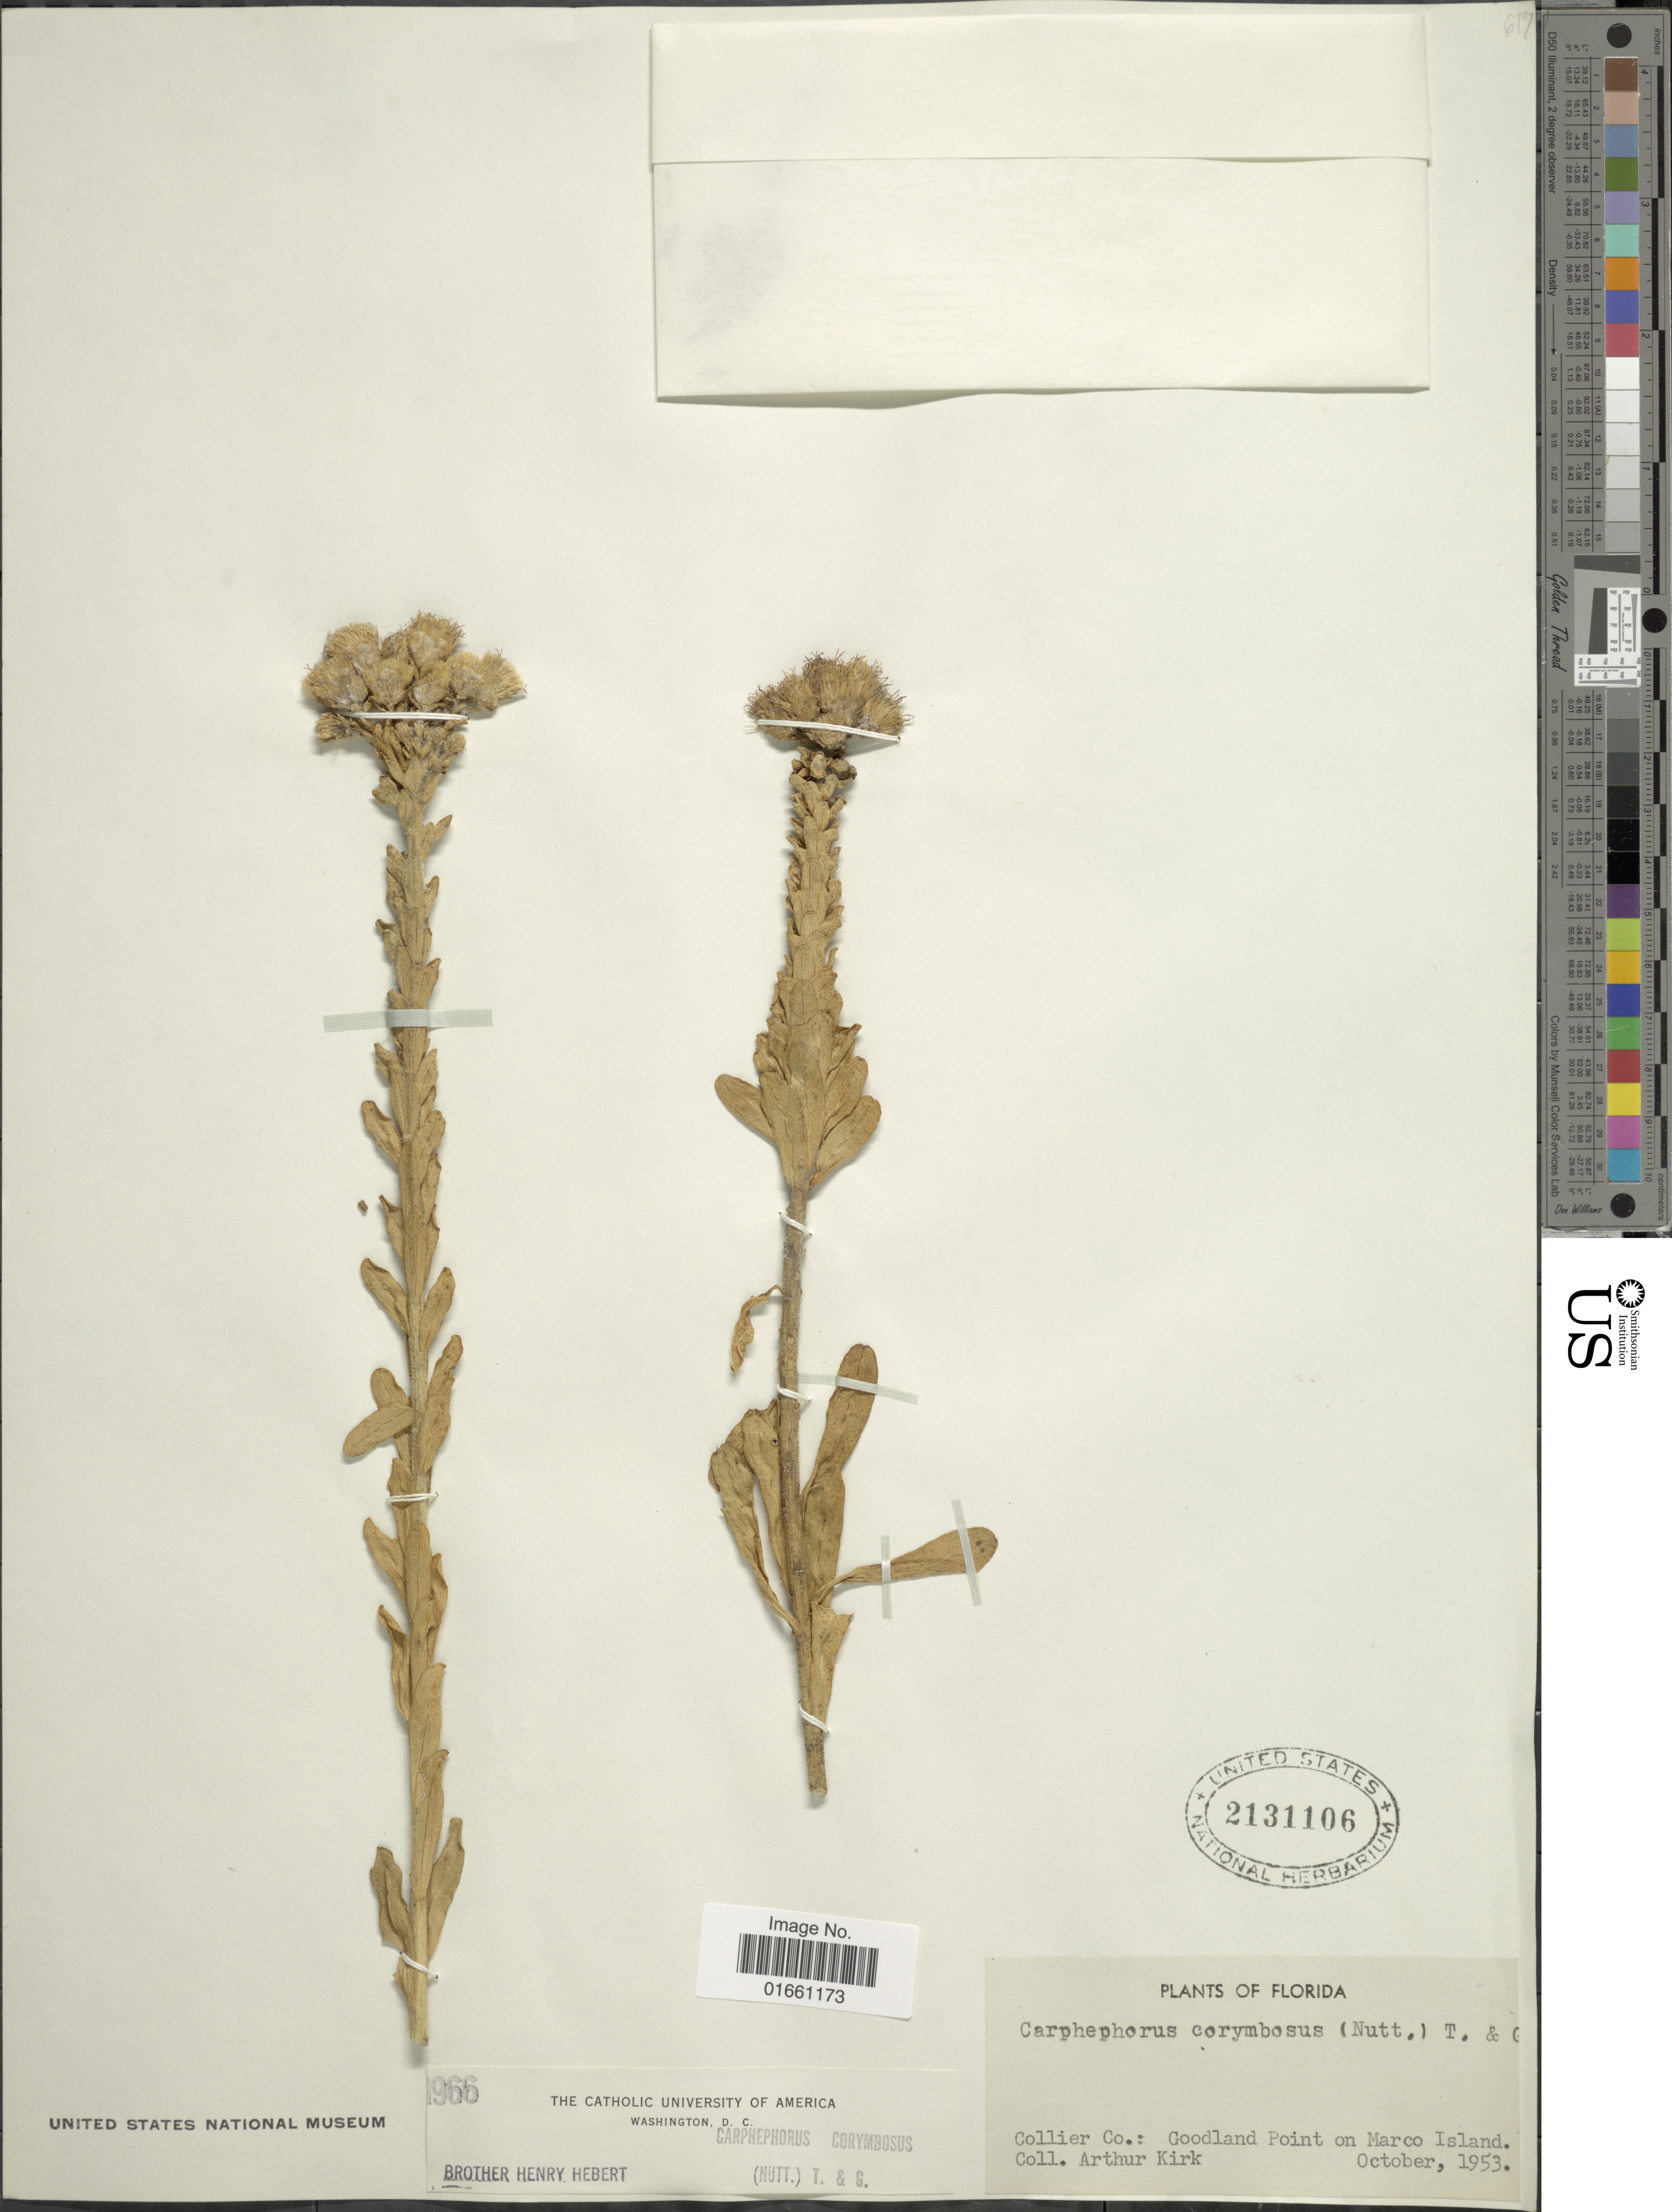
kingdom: Plantae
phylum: Tracheophyta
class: Magnoliopsida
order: Asterales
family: Asteraceae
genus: Carphephorus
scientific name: Carphephorus corymbosus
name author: (Nutt.) Torr. & A. Gray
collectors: A. Kirk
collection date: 1953-10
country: United States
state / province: Florida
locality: Collier Co.: Goodland Point on Marco Island.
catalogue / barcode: US 2131106